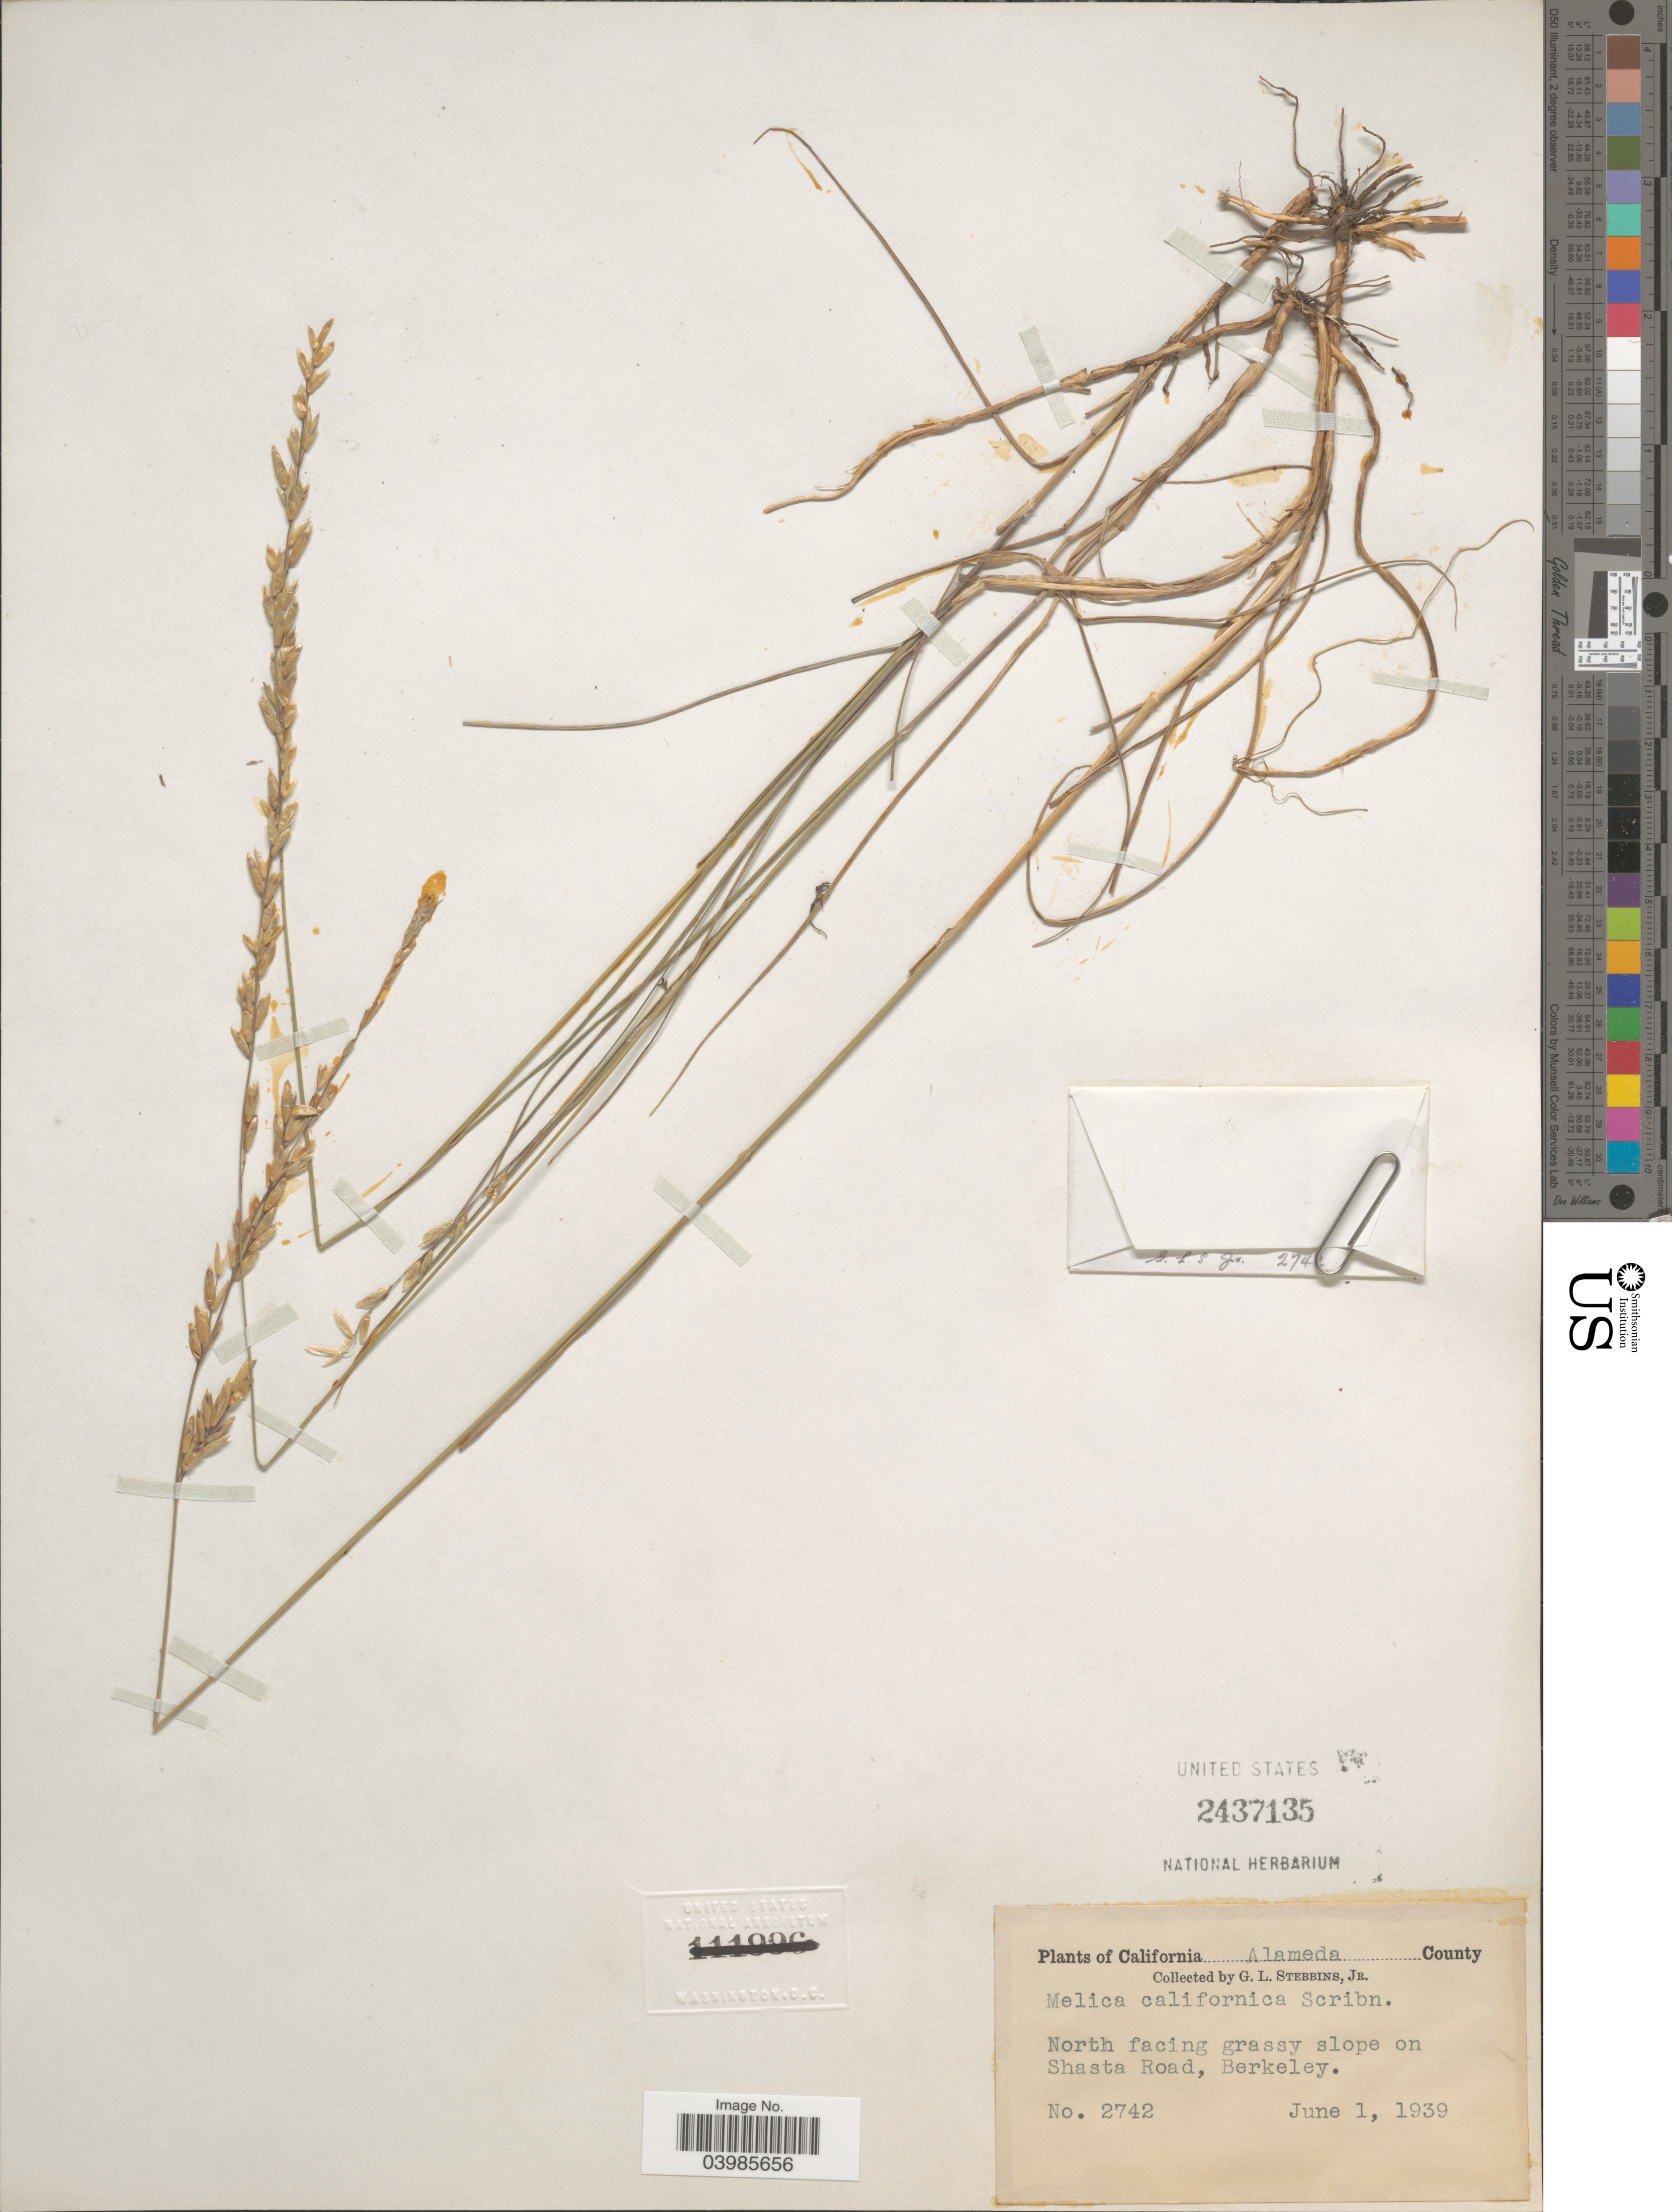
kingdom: Plantae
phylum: Tracheophyta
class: Liliopsida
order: Poales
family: Poaceae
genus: Melica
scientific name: Melica californica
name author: Scribn.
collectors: G. L. Stebbins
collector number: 2742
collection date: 1939-06-01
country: United States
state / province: California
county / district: Alameda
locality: Alameda County. North facing grassy slope on Shasta Road, Berkeley.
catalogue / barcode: US 2437135